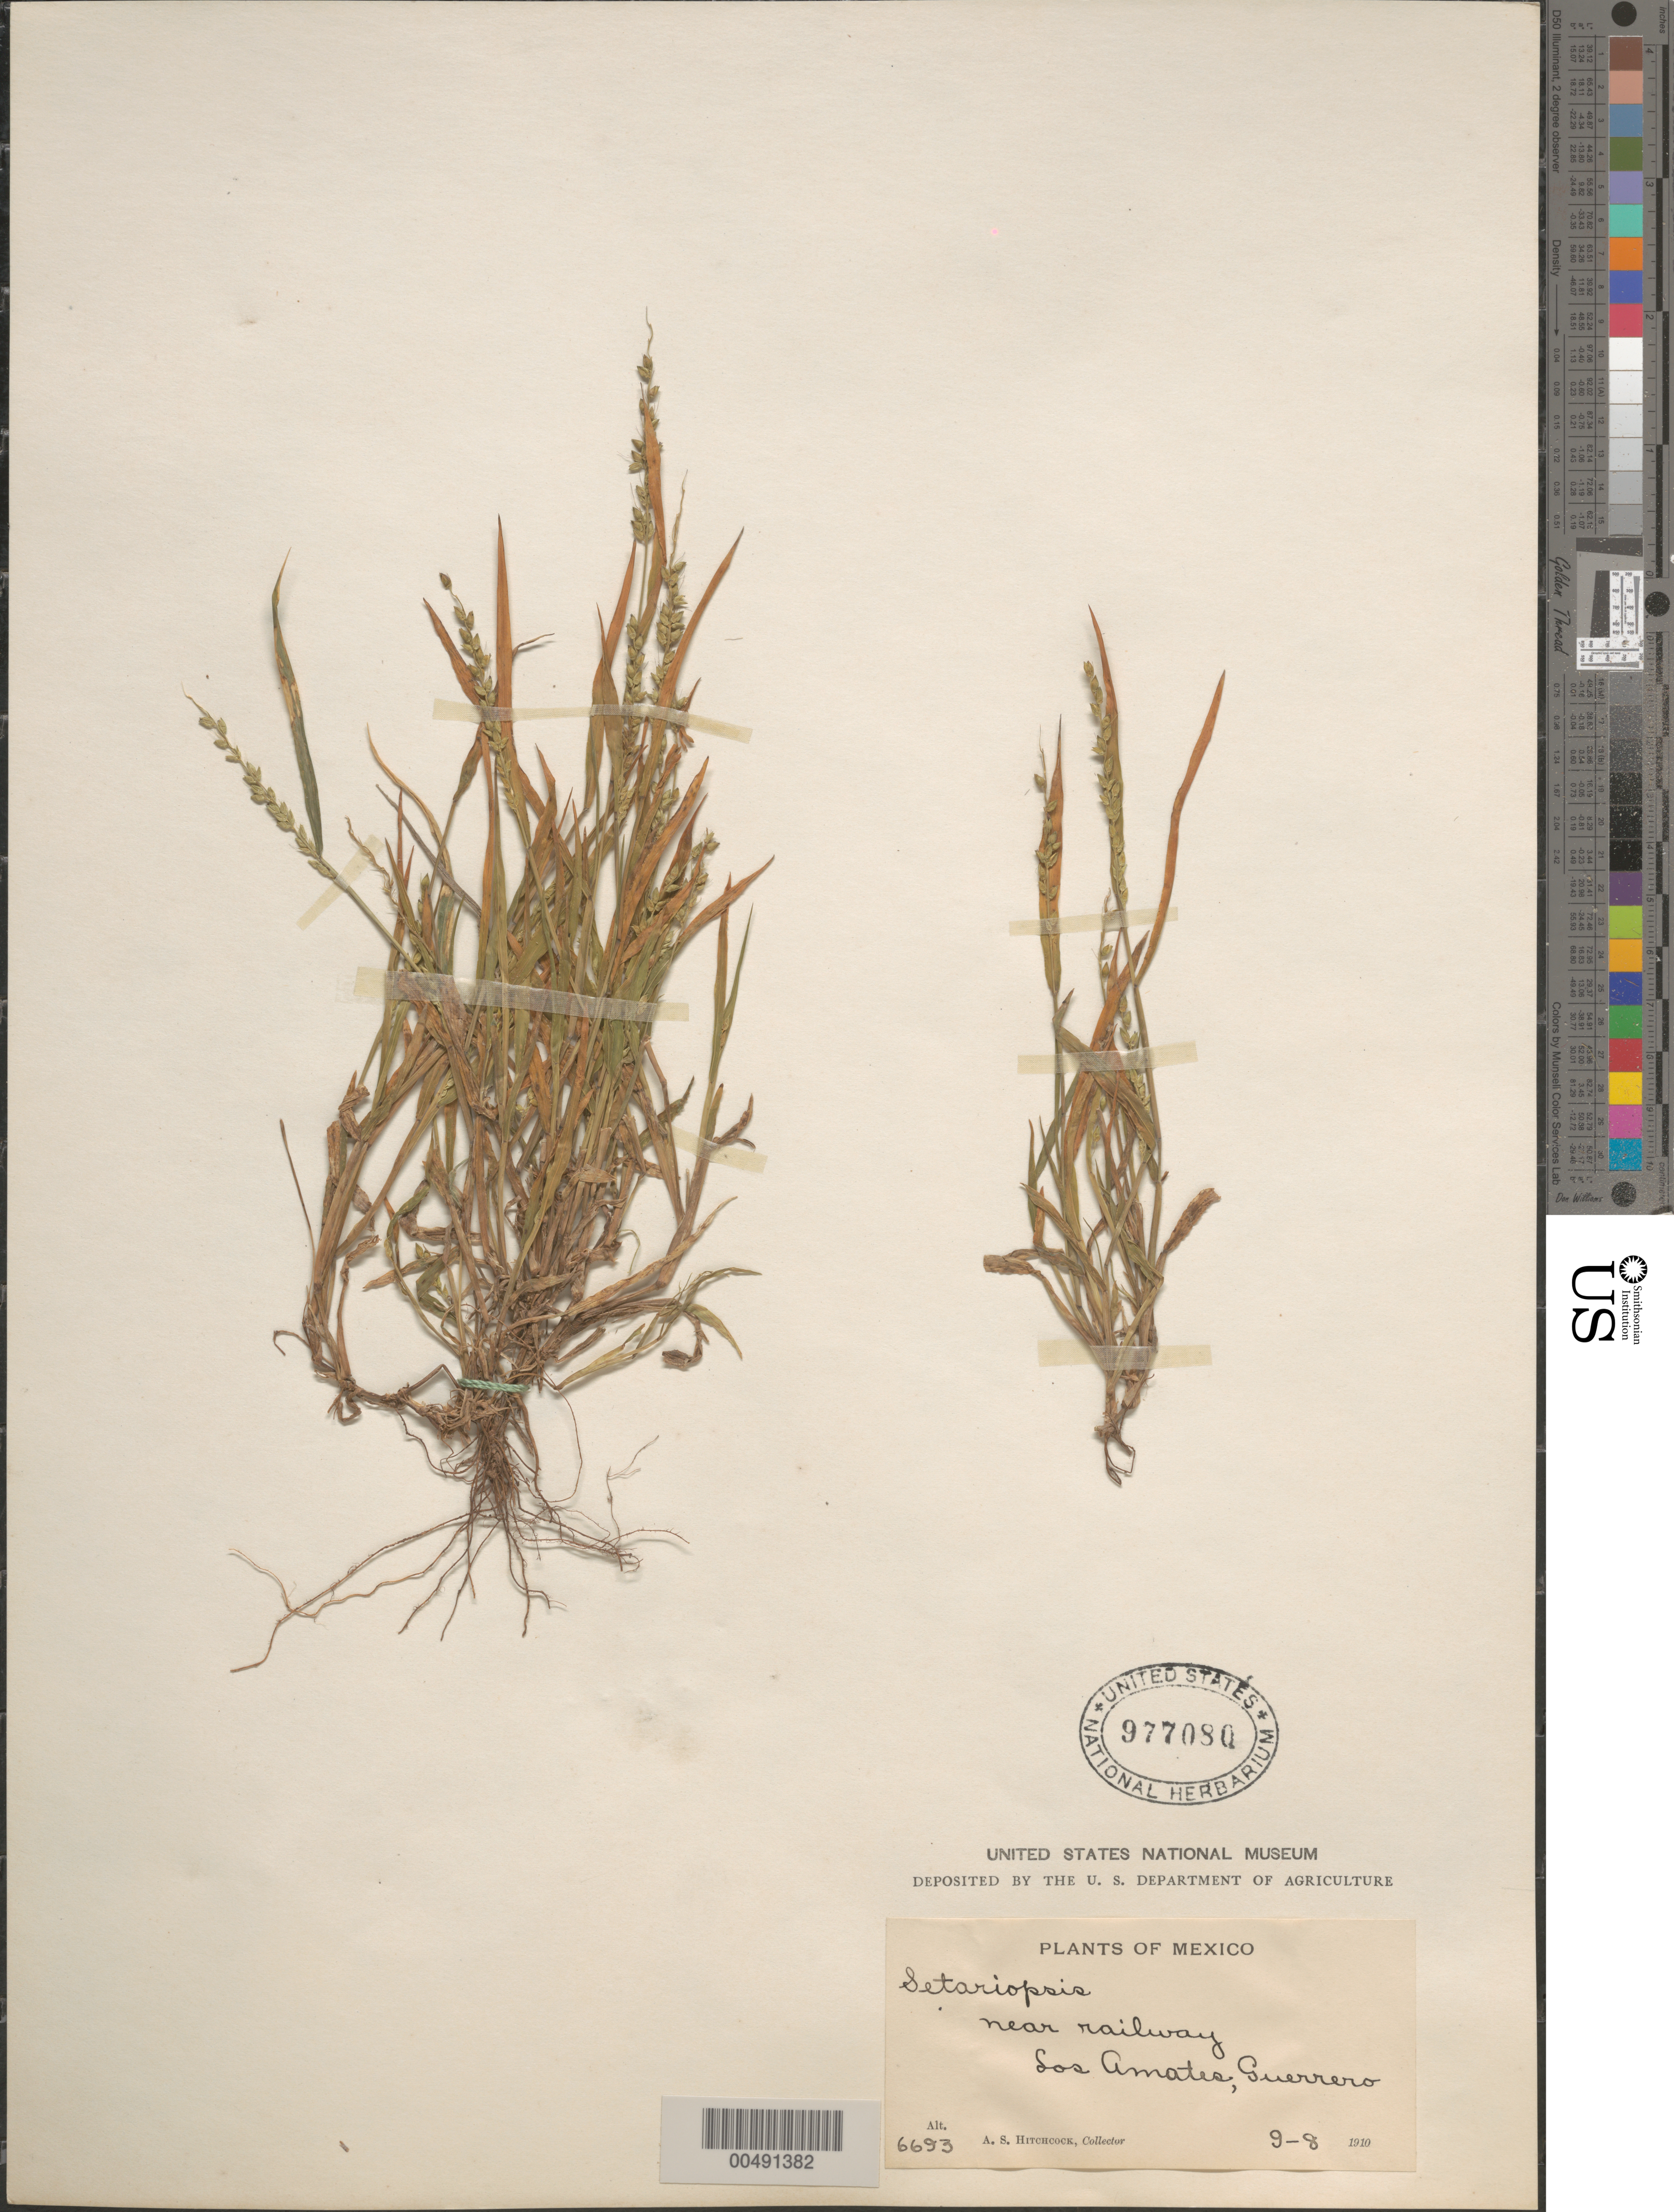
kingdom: Plantae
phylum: Tracheophyta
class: Liliopsida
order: Poales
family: Poaceae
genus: Setariopsis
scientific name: Setariopsis auriculata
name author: (E. Fourn.) Scribn.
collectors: A. S. Hitchcock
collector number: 6693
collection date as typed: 9 Aug 1910 or 8 Sep 1910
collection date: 1910-08-09 or 1910-09-08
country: Mexico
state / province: Guerrero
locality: Los Amates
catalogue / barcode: US 977080